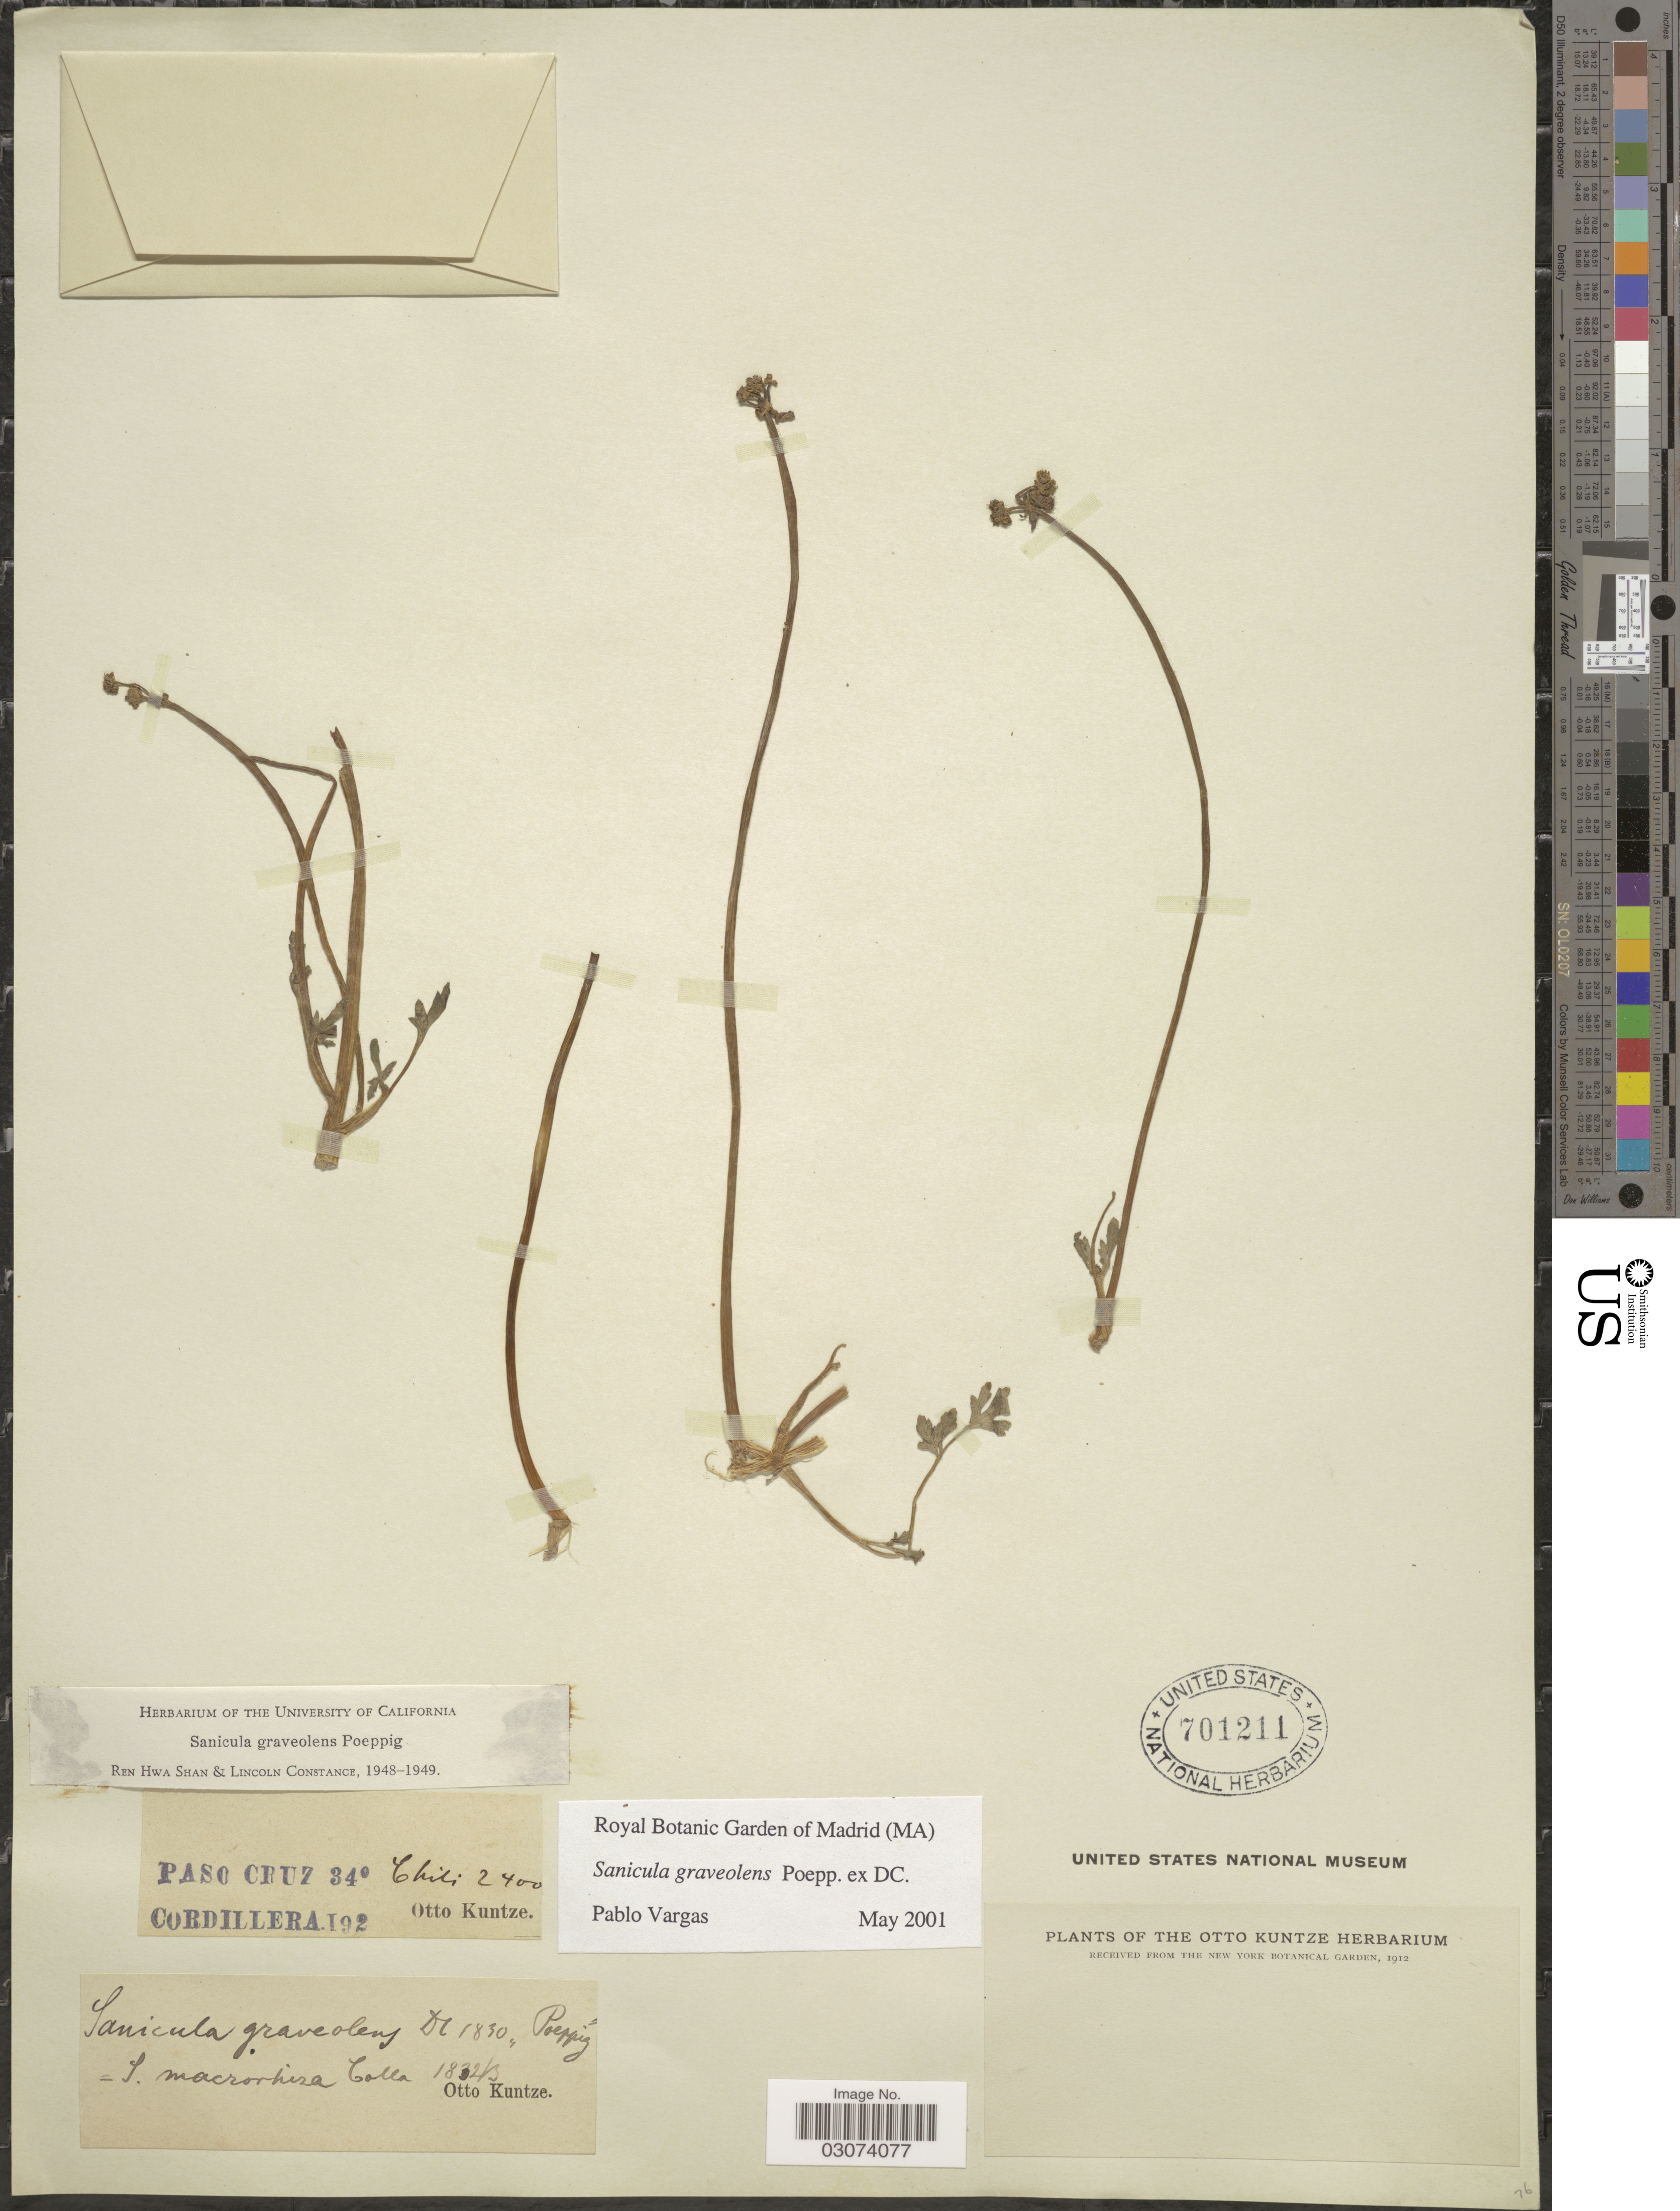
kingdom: Plantae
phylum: Tracheophyta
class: Magnoliopsida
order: Apiales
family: Apiaceae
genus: Sanicula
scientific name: Sanicula graveolens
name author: Poepp. ex DC.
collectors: C.E.O. Kuntze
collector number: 34?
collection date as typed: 192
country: Chile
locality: Paso Cruz. Cordillera.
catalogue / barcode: US 701211